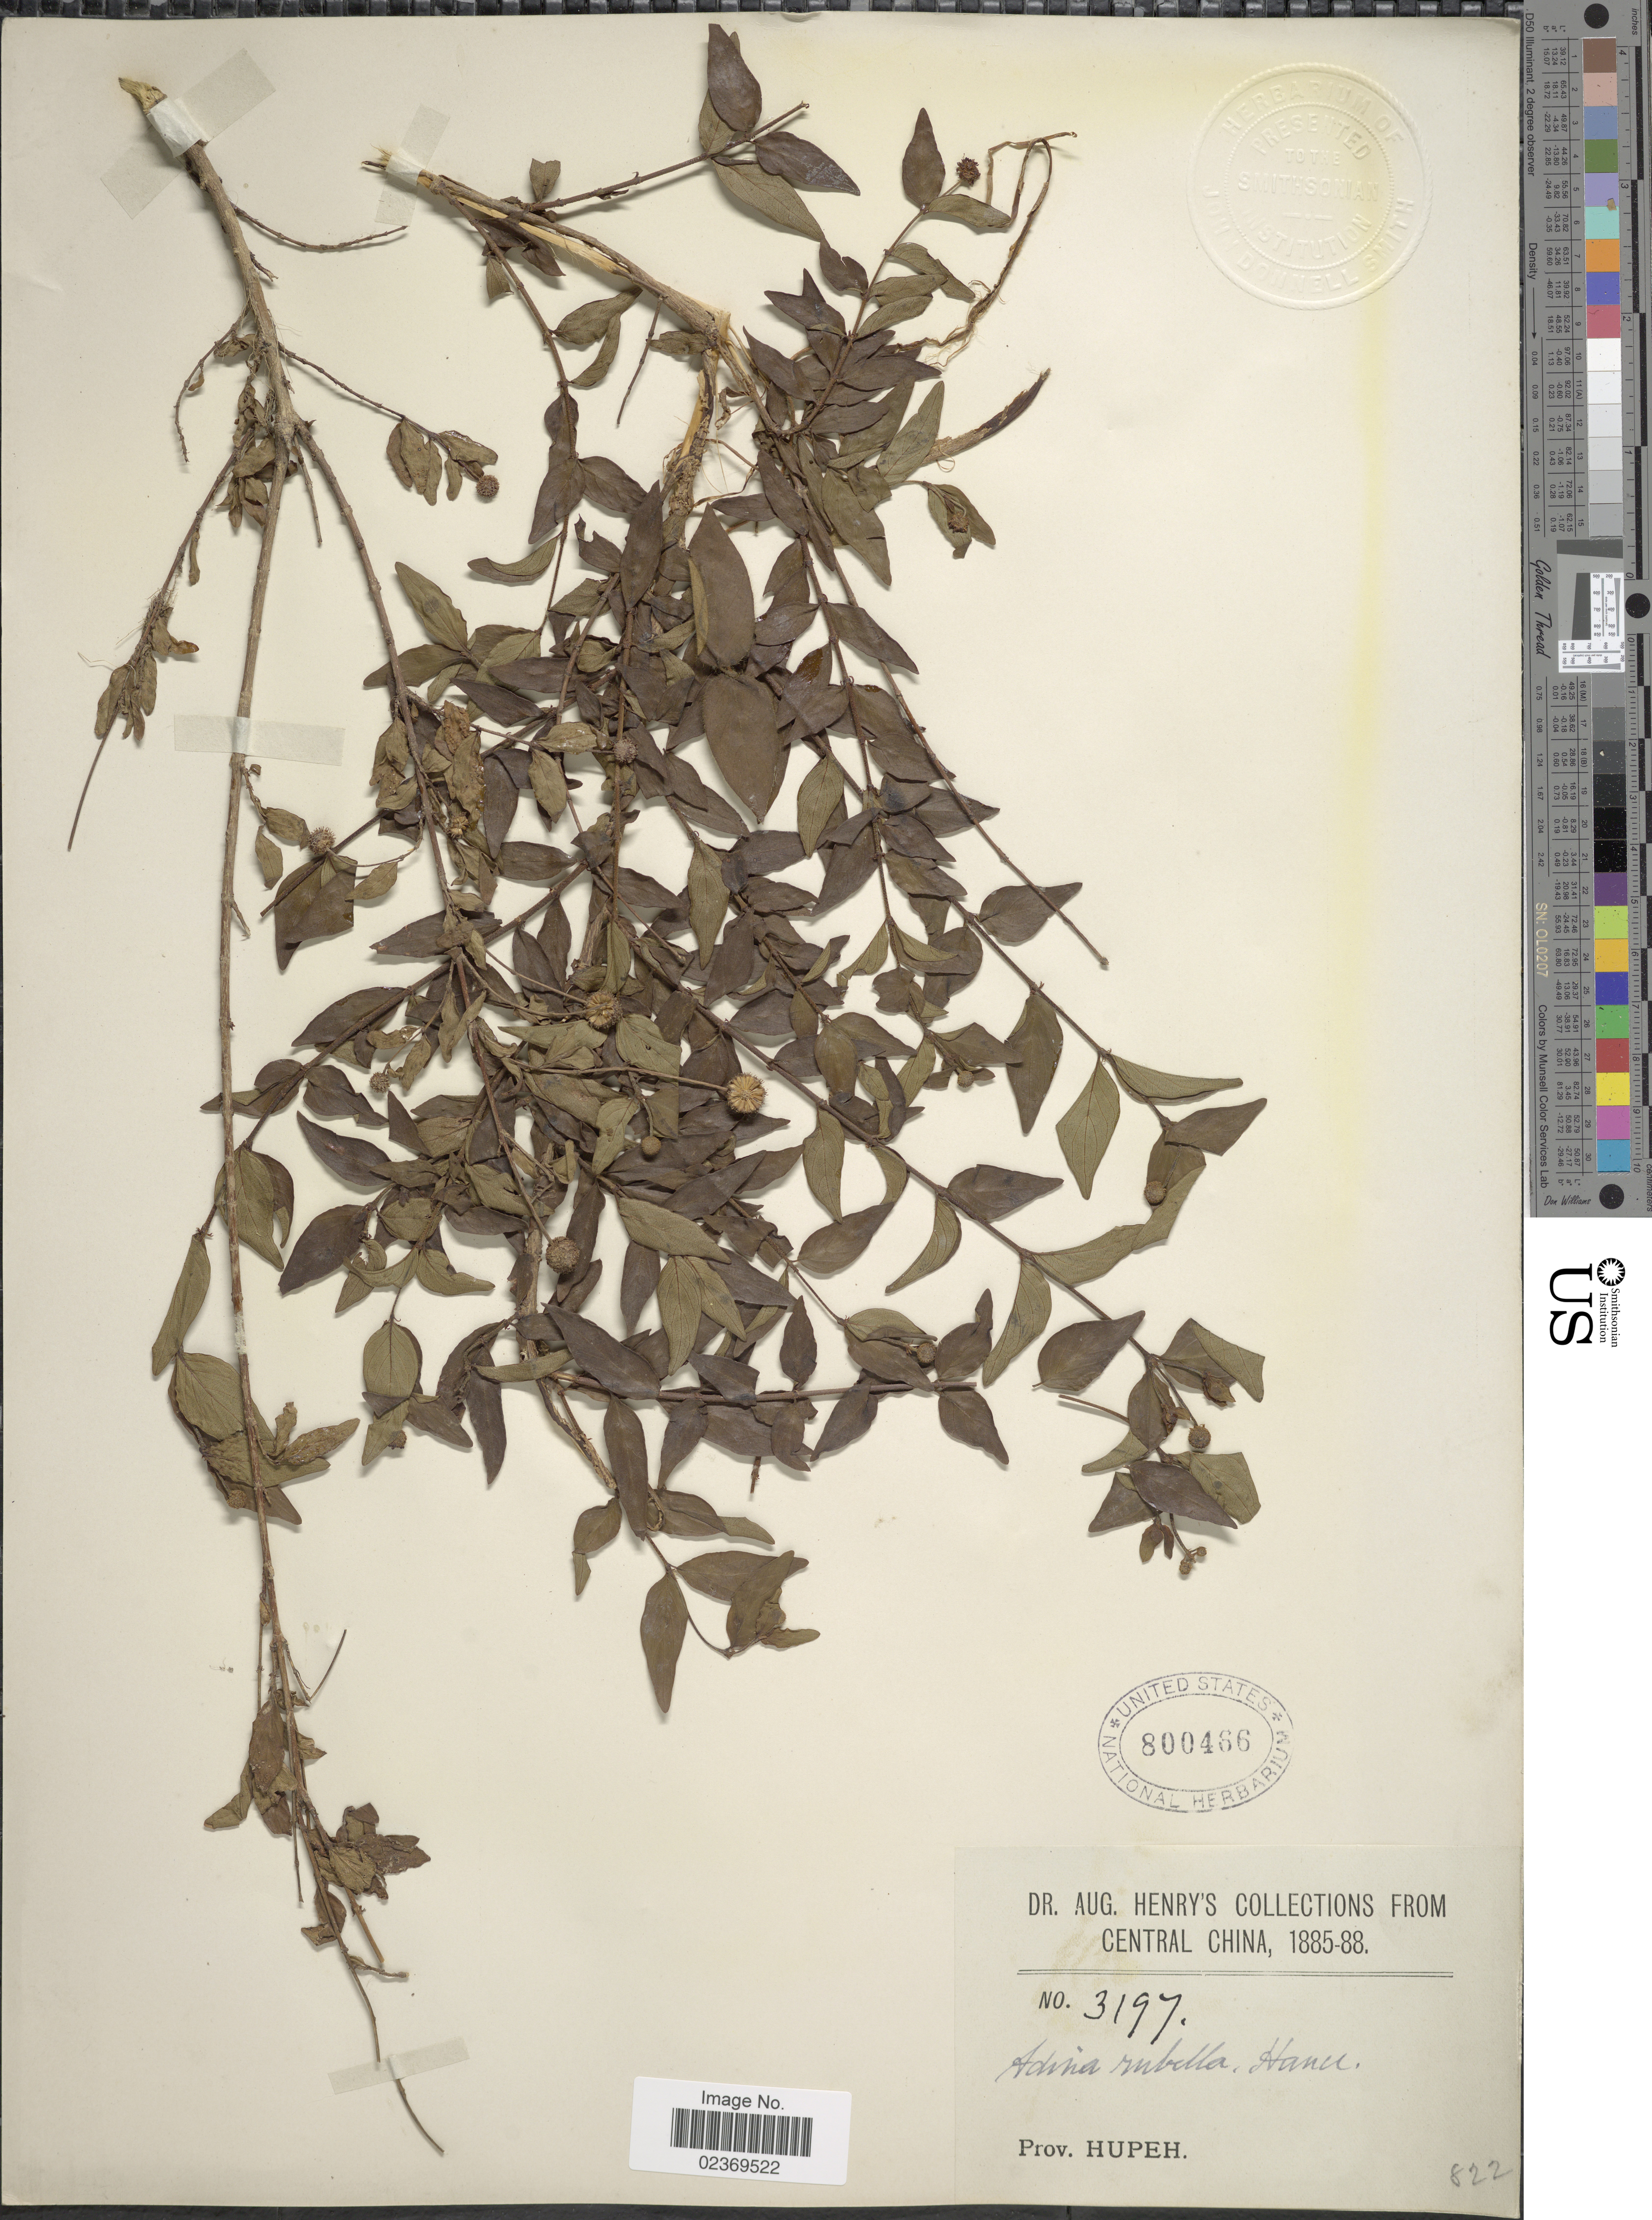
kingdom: Plantae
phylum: Tracheophyta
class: Magnoliopsida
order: Gentianales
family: Rubiaceae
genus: Adina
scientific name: Adina rubella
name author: Hance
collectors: A. Henry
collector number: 3197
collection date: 1885/1888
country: China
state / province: Hubei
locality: Central China, Prov. Hupeh.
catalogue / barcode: US 800466